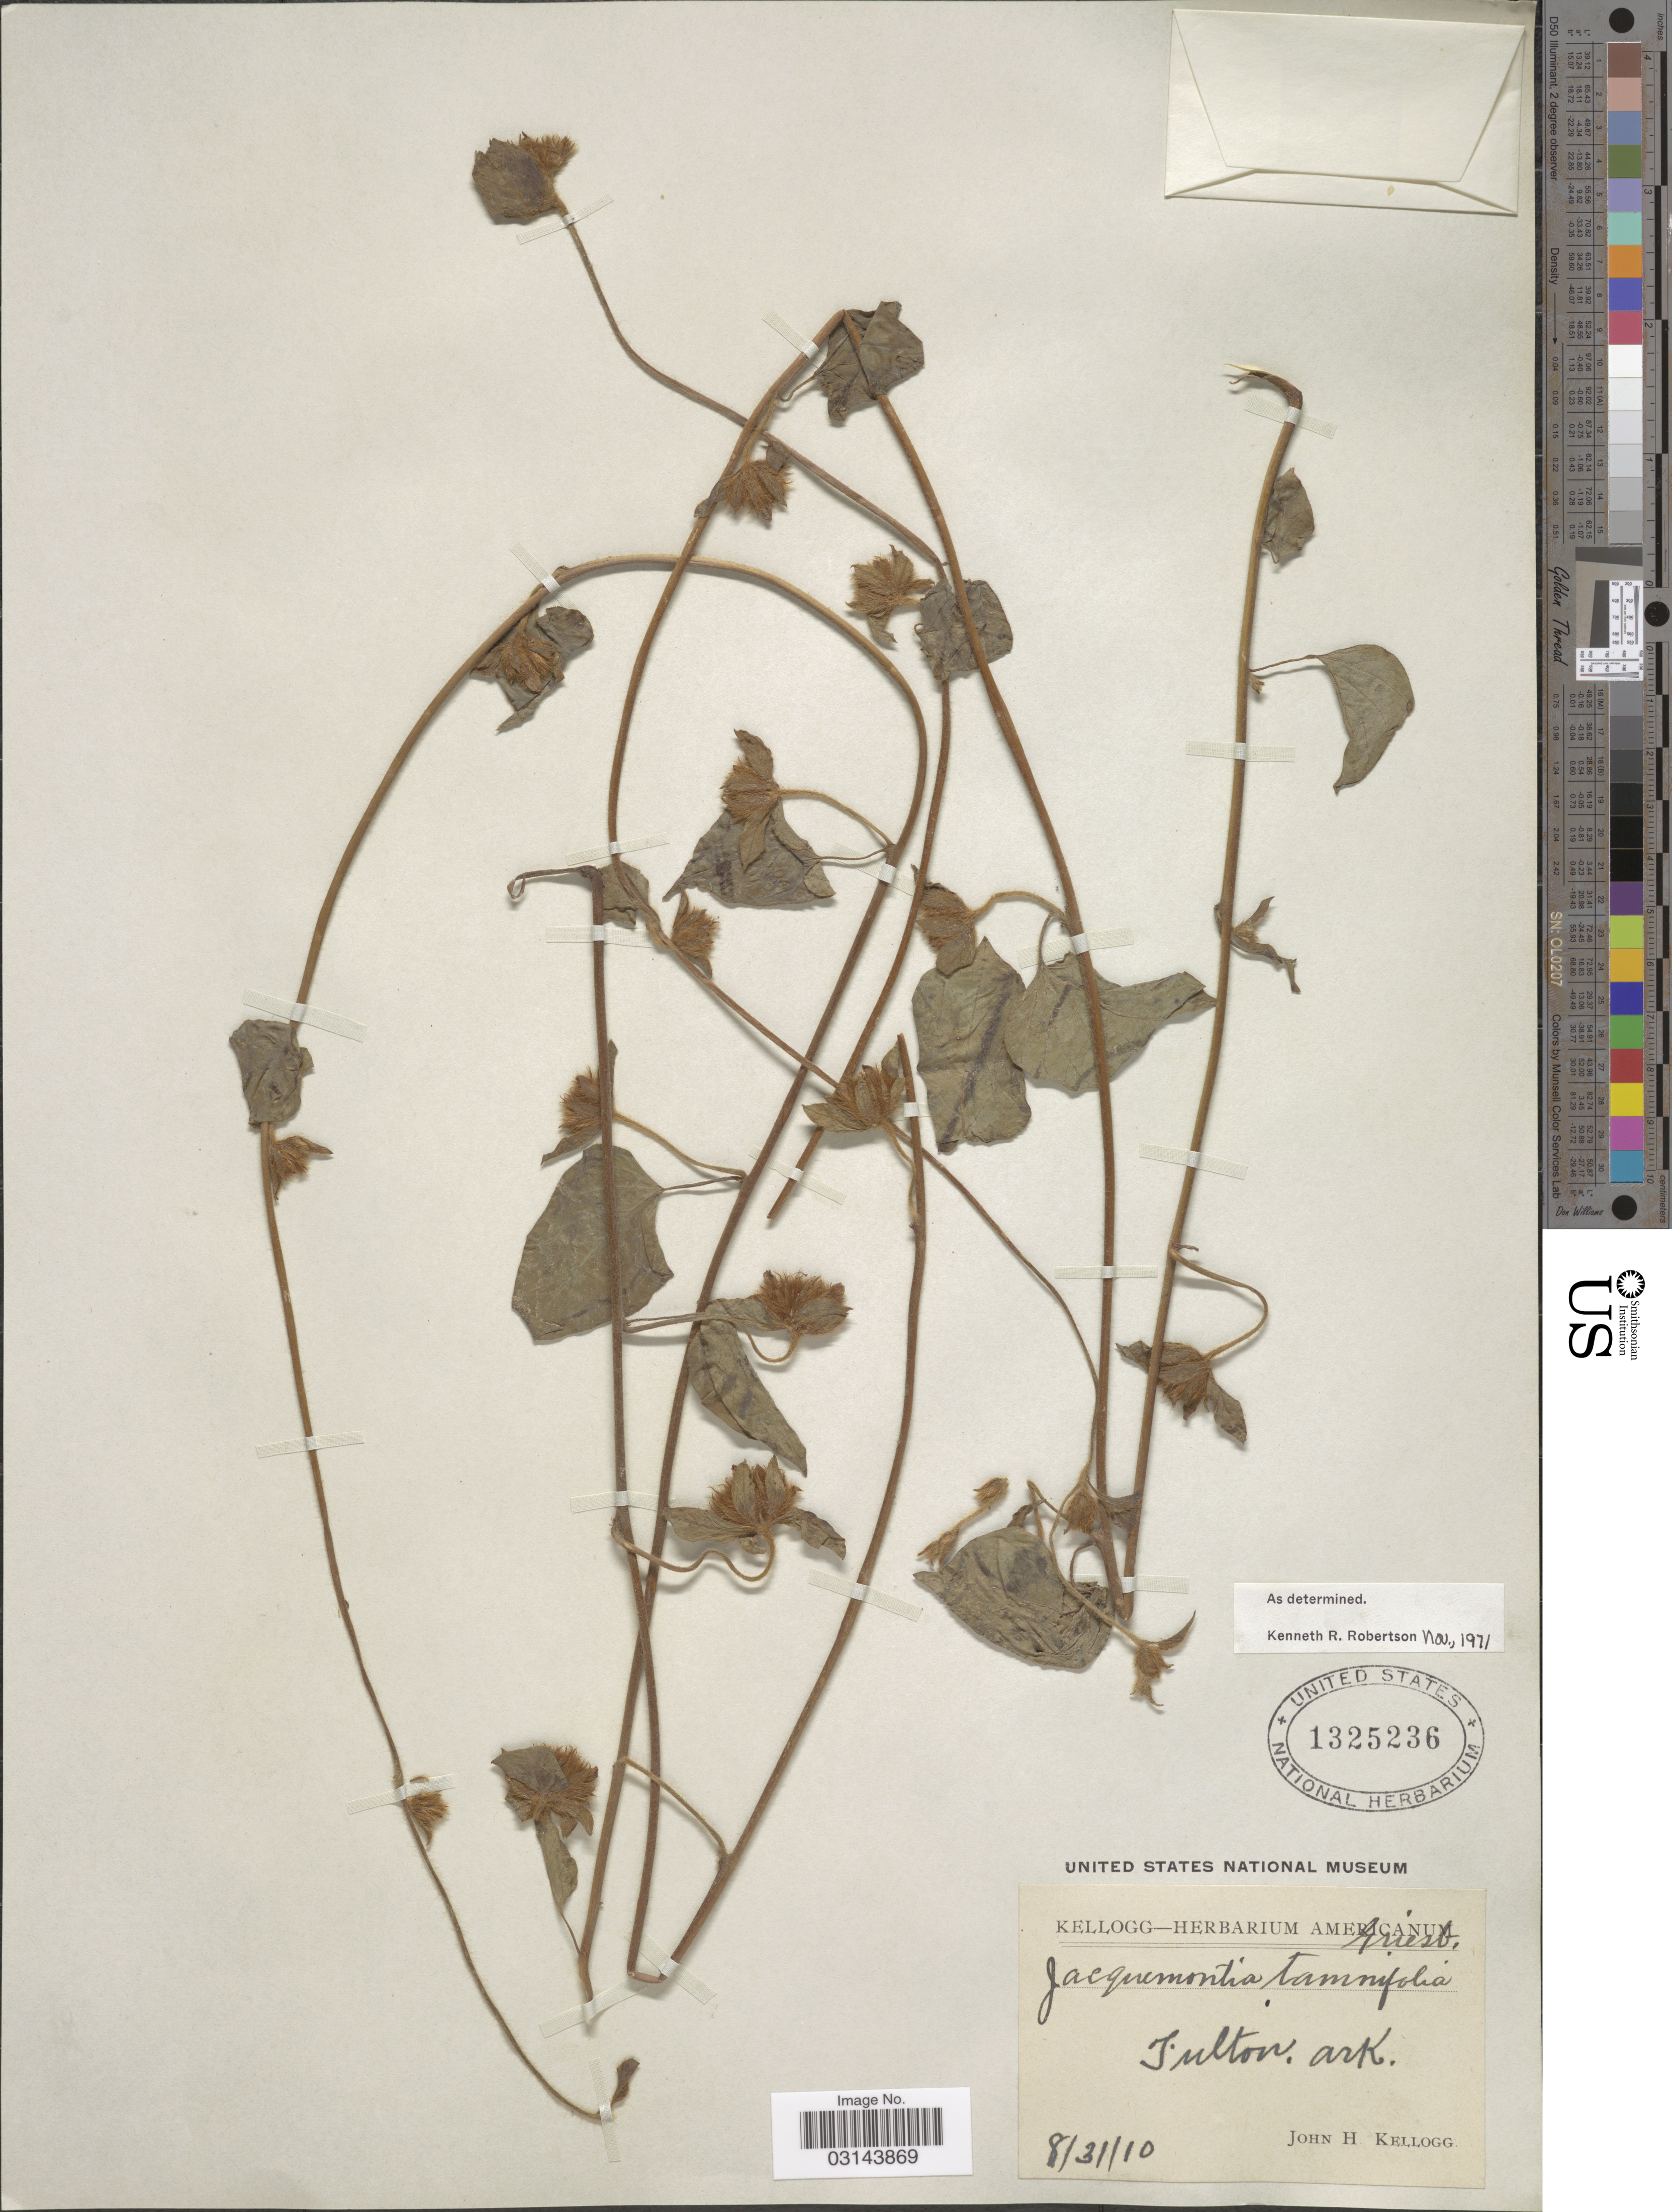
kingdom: Plantae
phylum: Tracheophyta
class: Magnoliopsida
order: Solanales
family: Convolvulaceae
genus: Jacquemontia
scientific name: Jacquemontia tamnifolia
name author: (L.) Griseb.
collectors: J. H. Kellogg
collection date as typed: Transcribed d/m/y: 31/8/10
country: United States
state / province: Arkansas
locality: Fulton. Ark.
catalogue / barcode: US 1325236